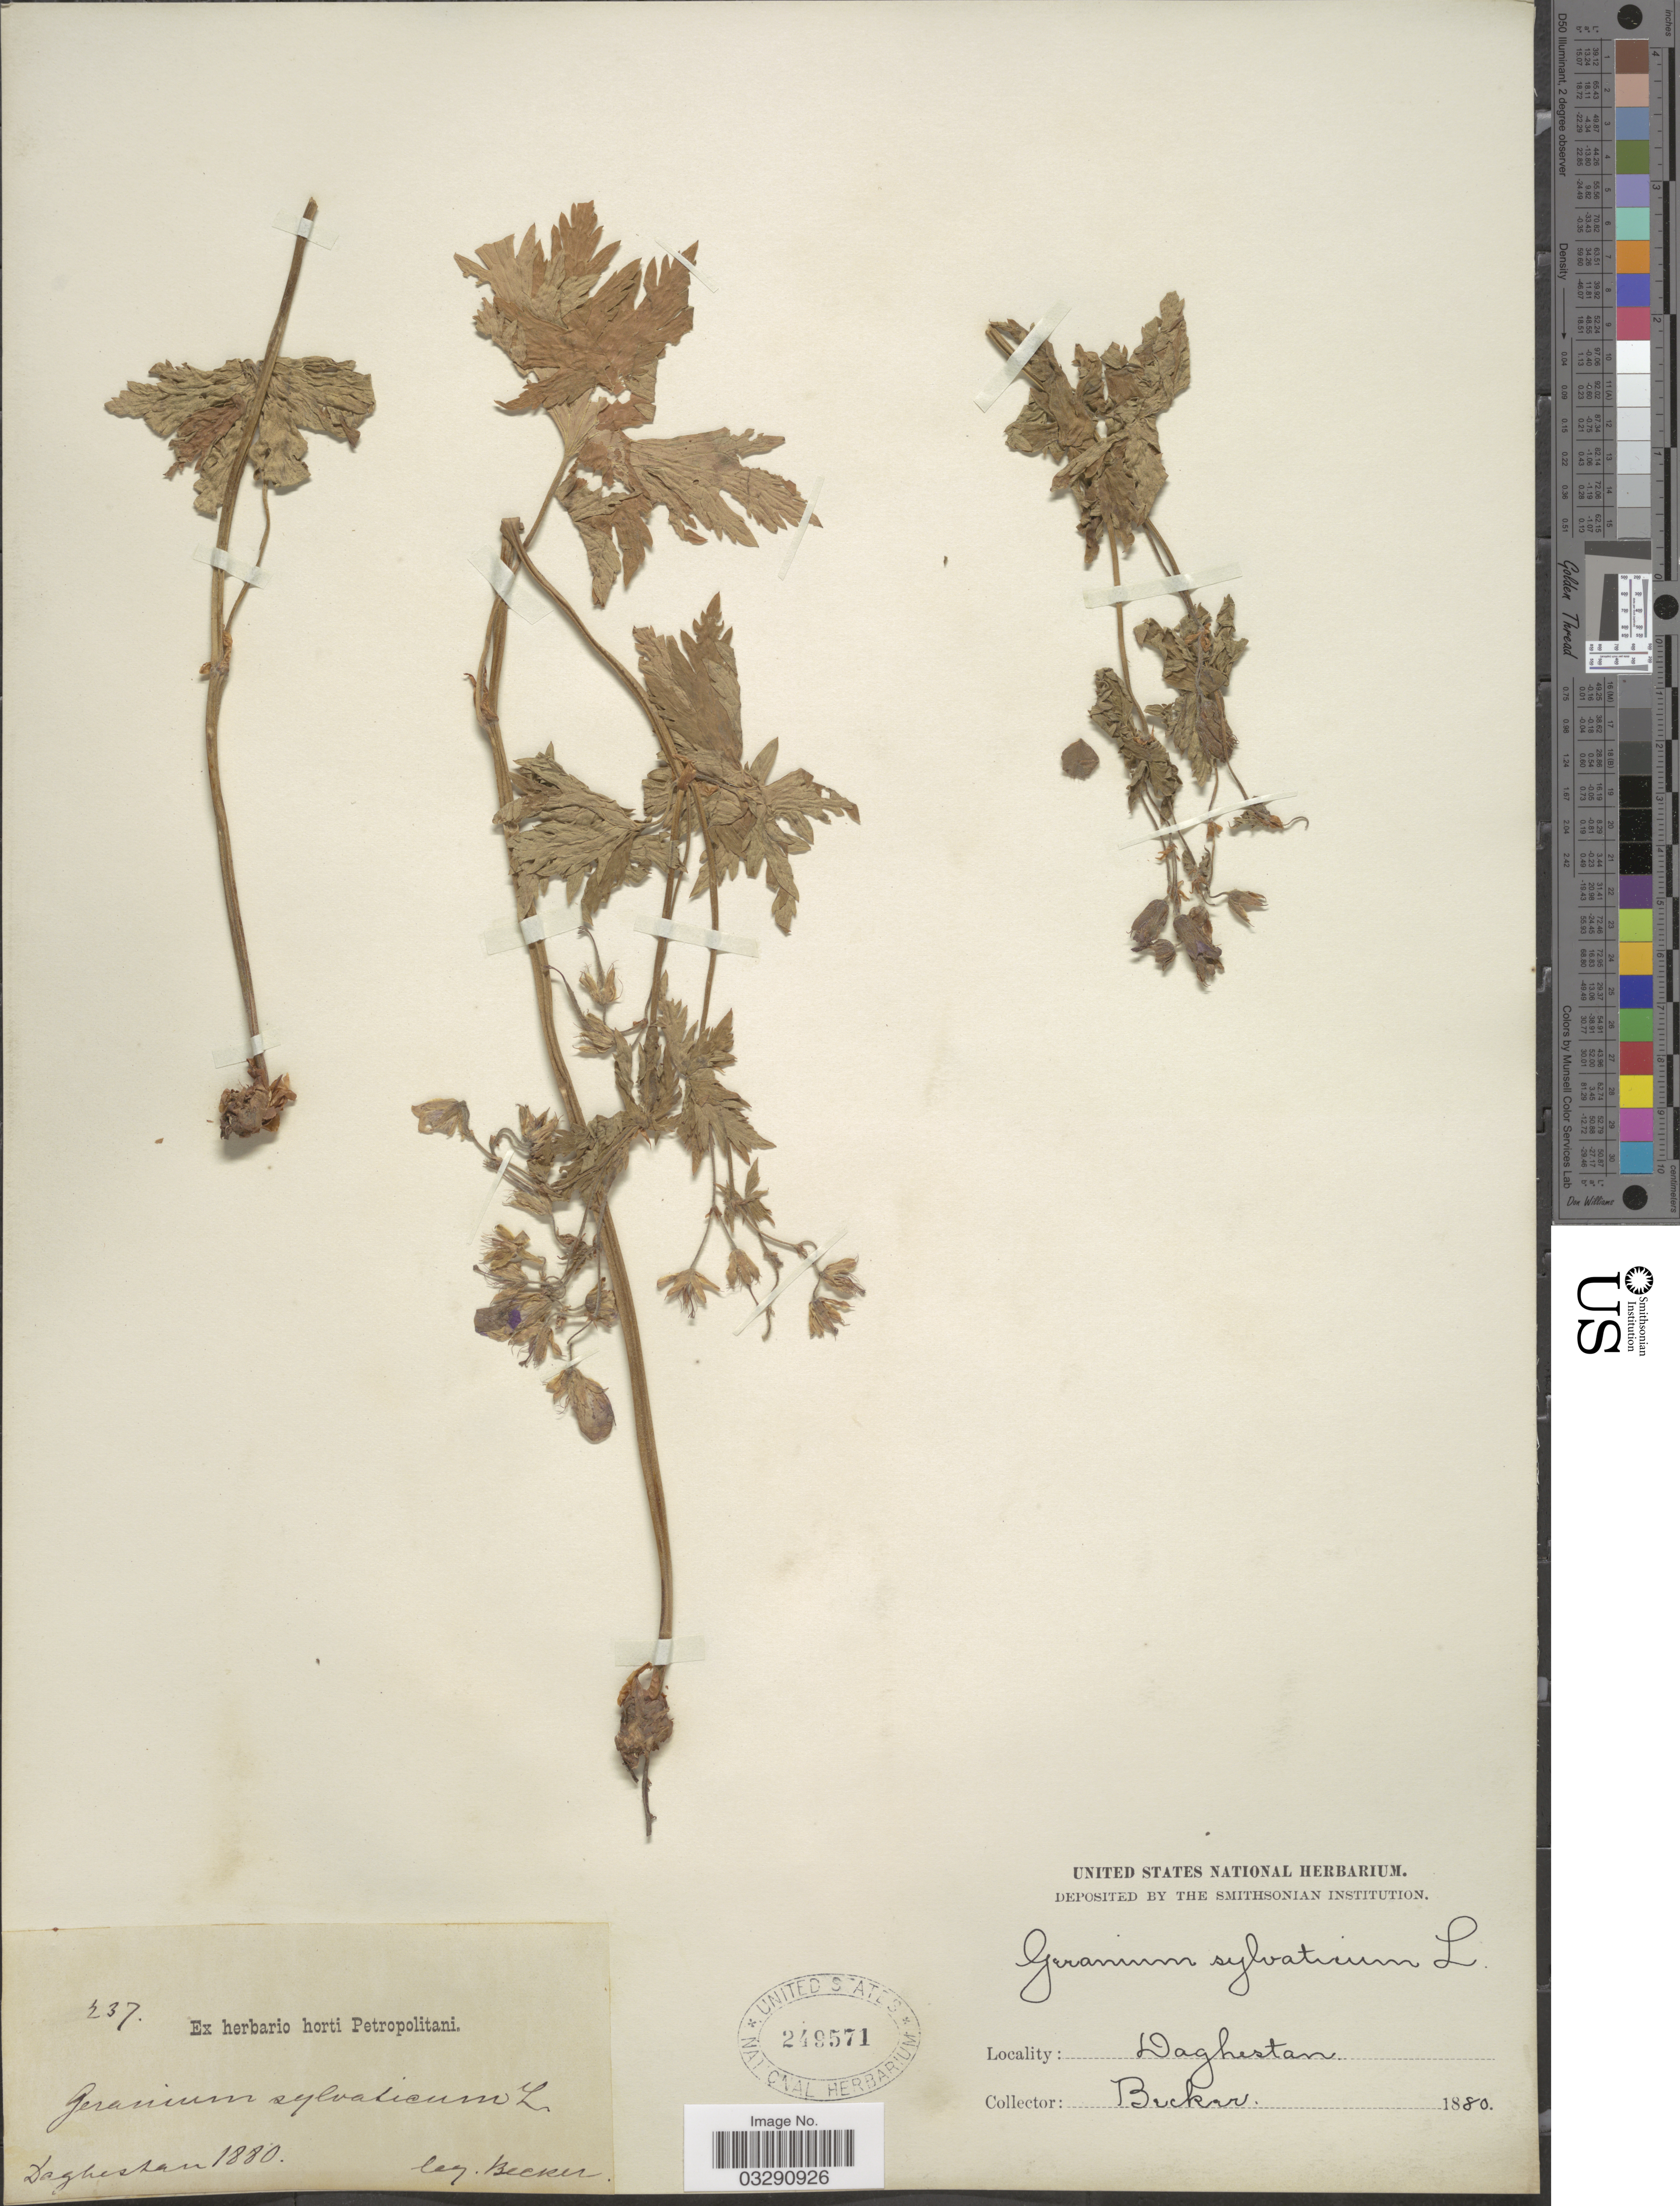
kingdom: Plantae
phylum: Tracheophyta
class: Magnoliopsida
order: Geraniales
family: Geraniaceae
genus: Geranium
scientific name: Geranium silvaticum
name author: L.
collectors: -. Becker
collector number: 237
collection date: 1880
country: Russian Federation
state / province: Dagestan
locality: Daghestan.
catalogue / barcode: US 249571